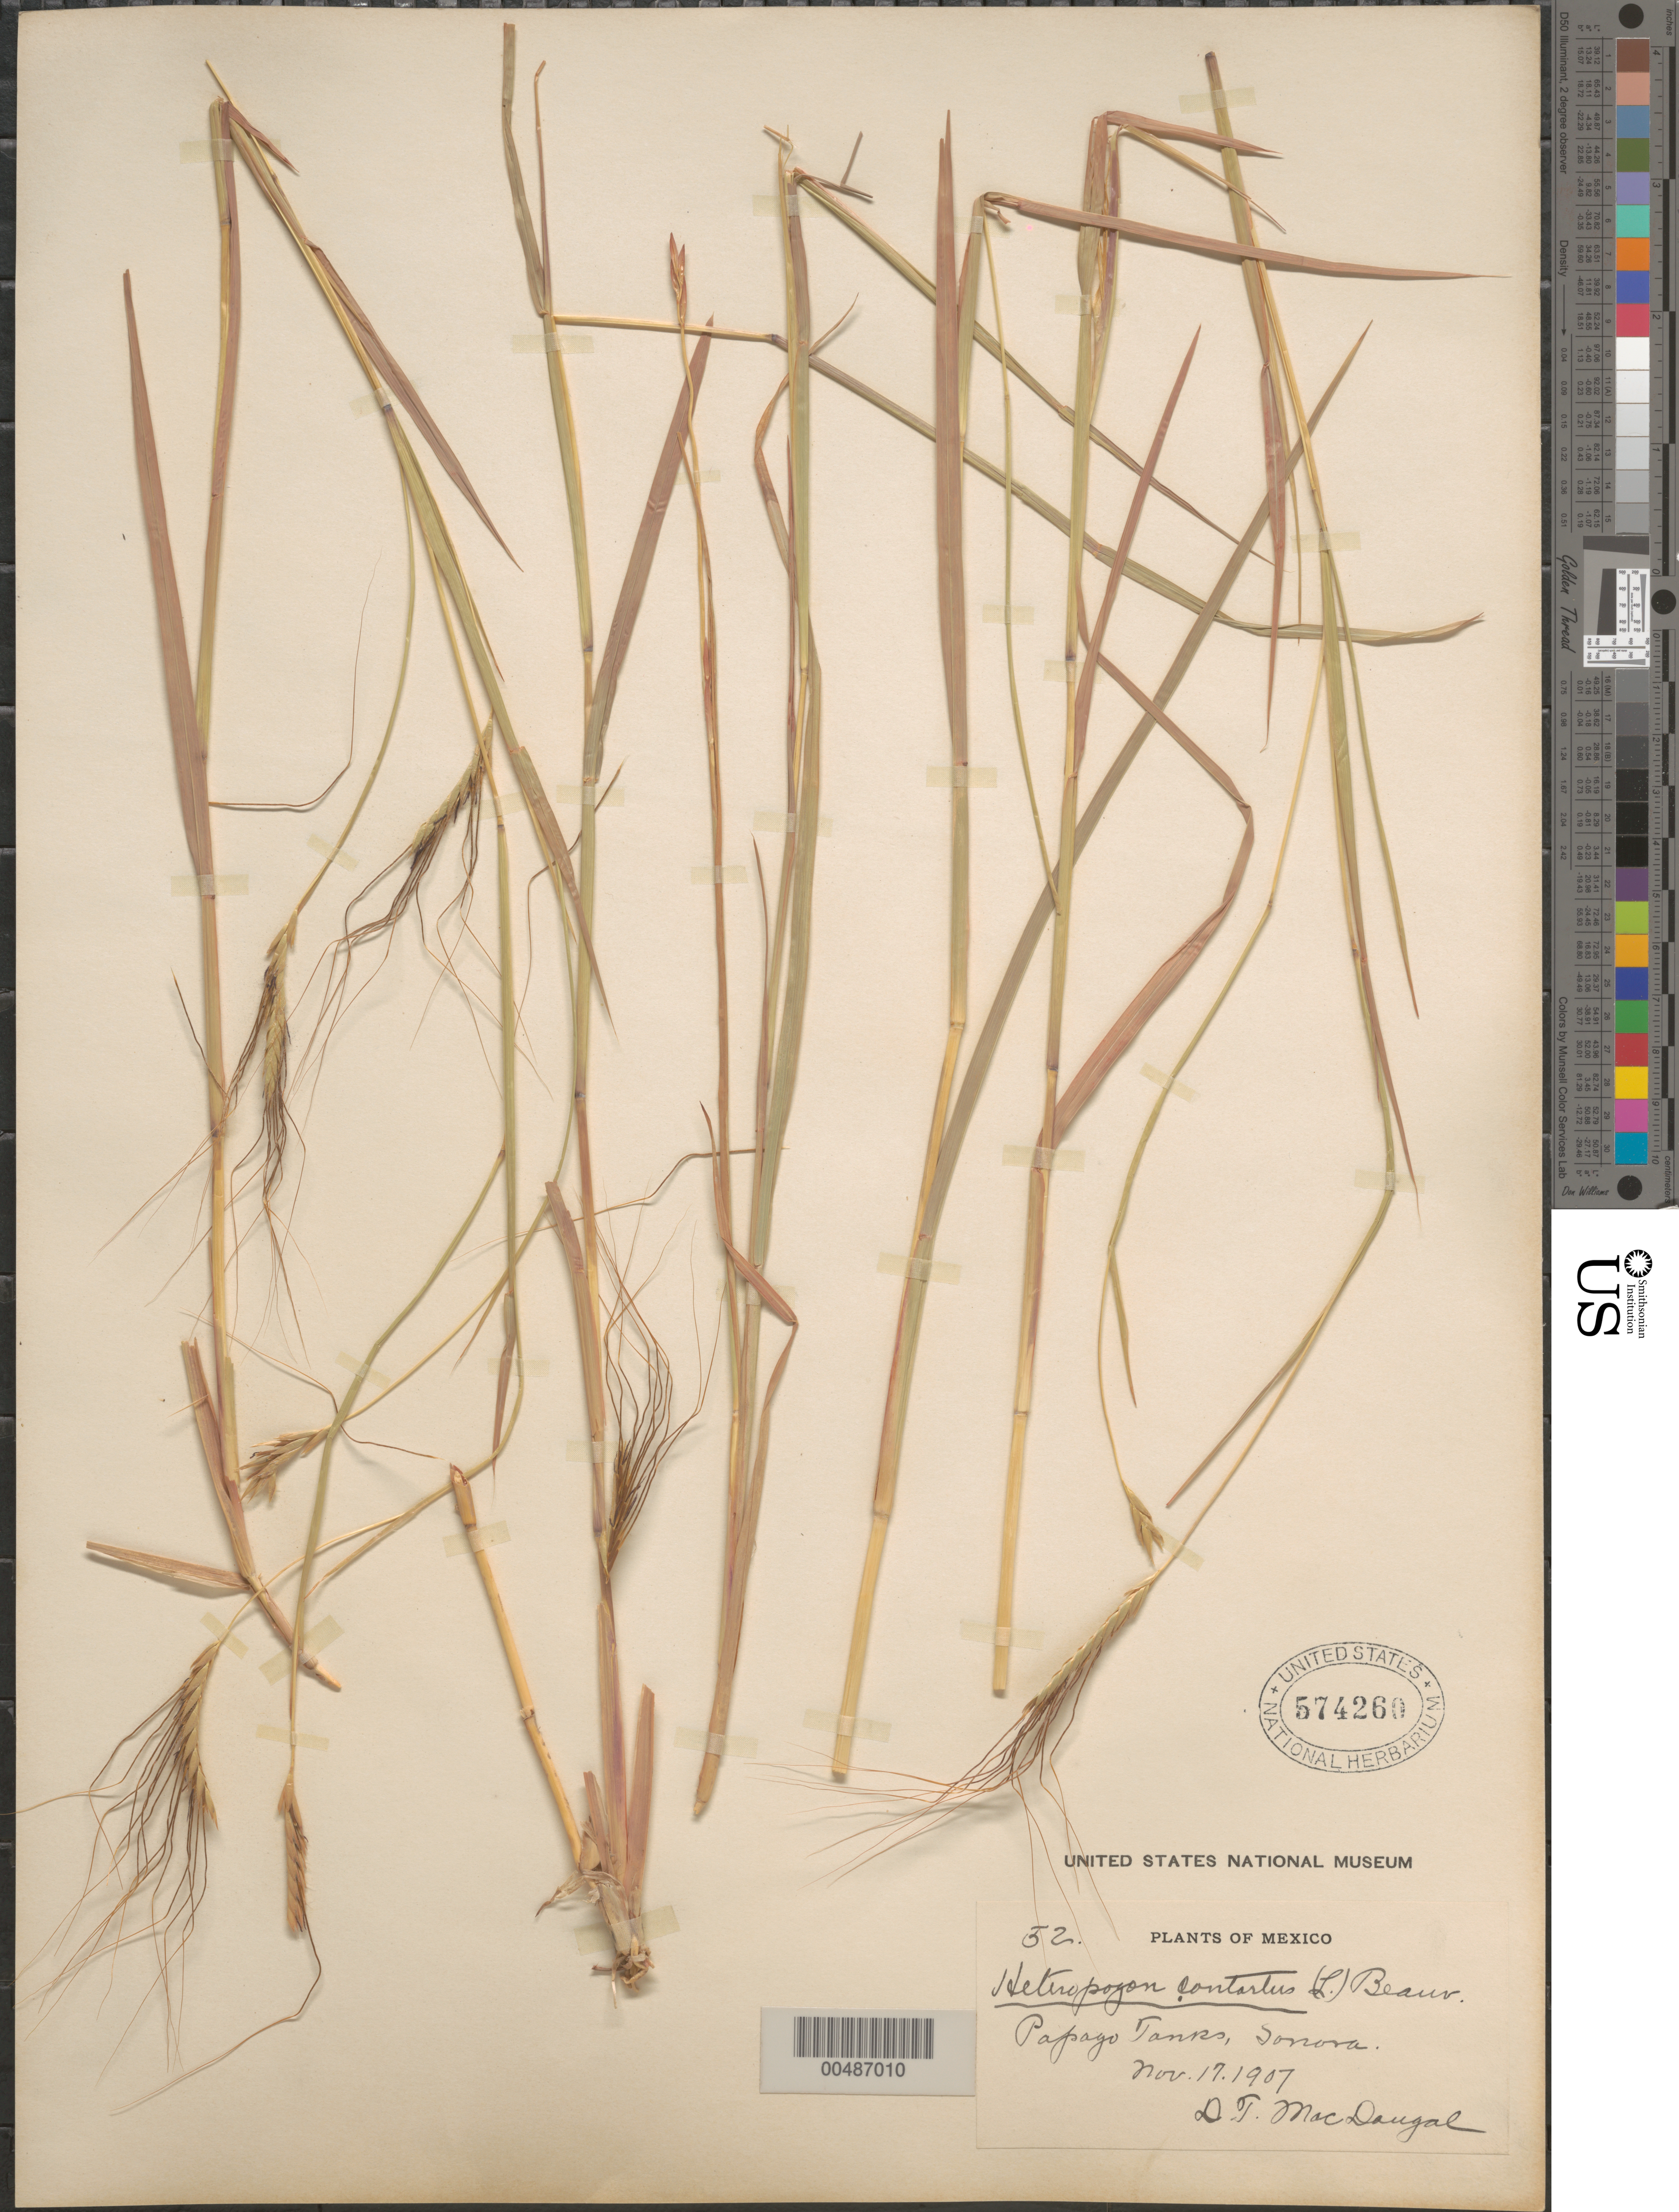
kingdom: Plantae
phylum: Tracheophyta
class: Liliopsida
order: Poales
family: Poaceae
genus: Heteropogon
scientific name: Heteropogon contortus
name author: (L.) P. Beauv. ex Roem. & Schult.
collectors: D. T. MacDougal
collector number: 52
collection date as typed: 17 Nov 1907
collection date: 1907-11-17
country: Mexico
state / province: Sonora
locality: Papago Tanks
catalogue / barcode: US 574260